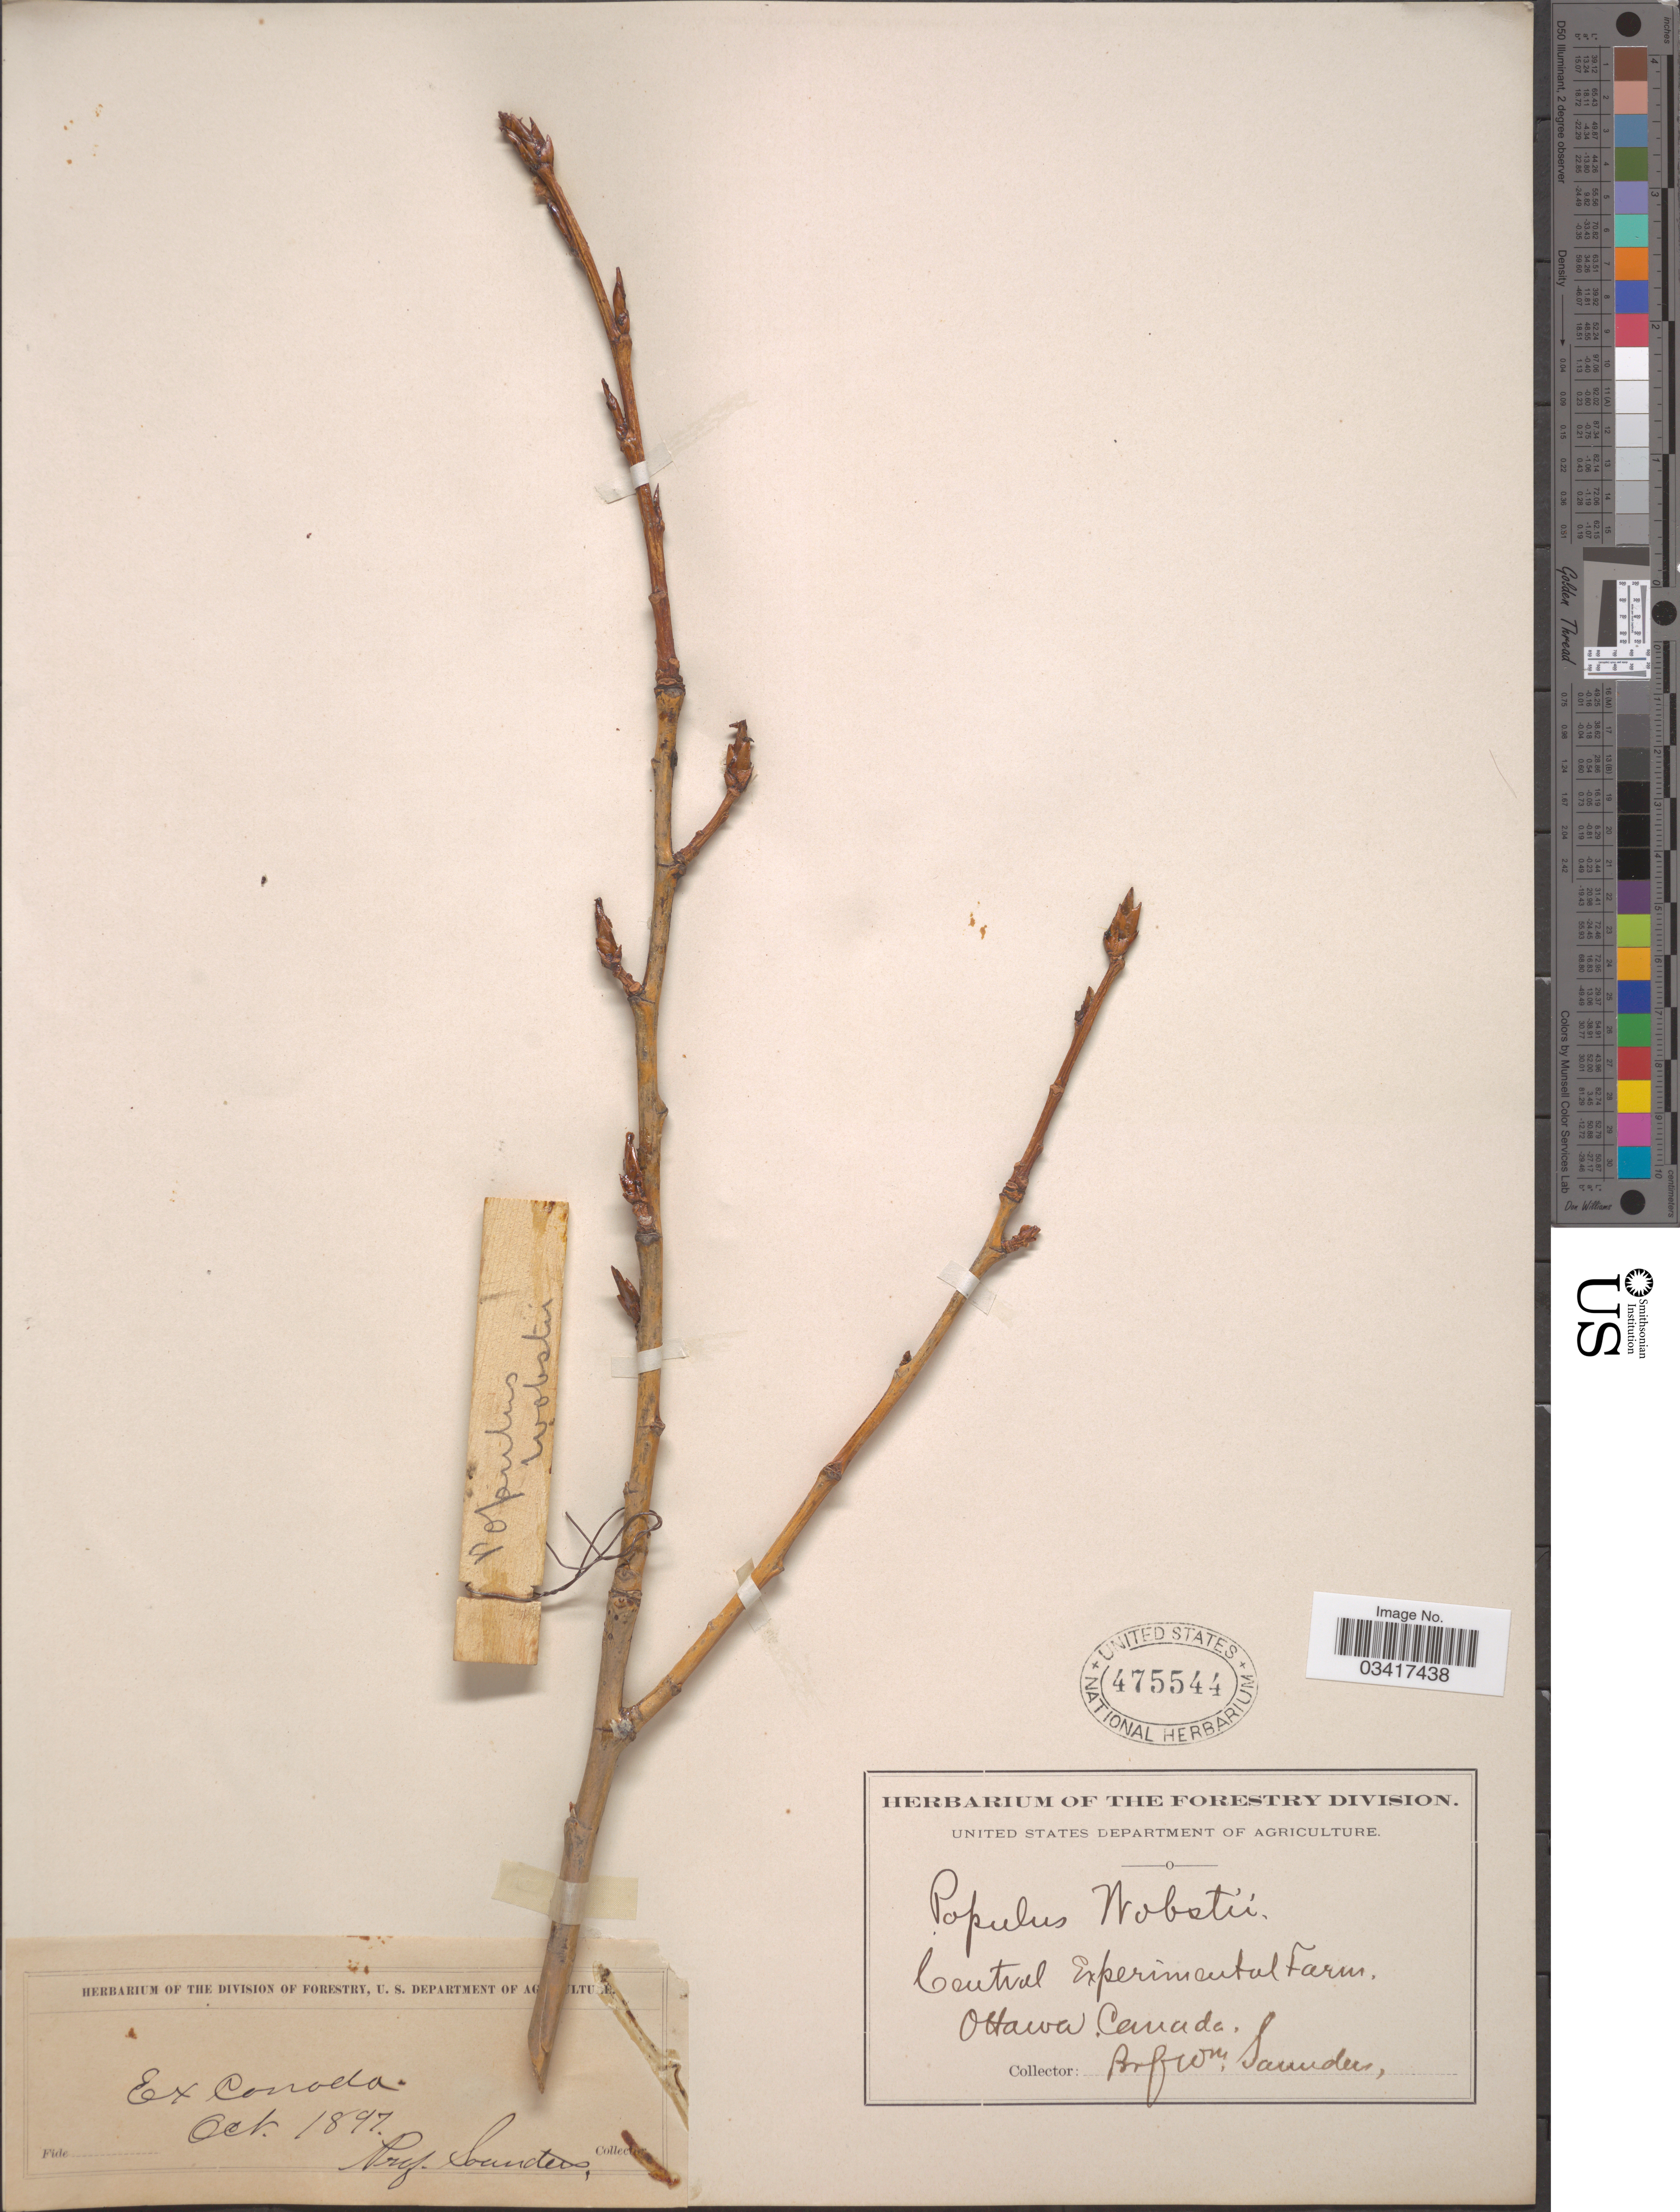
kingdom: Plantae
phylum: Tracheophyta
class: Magnoliopsida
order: Malpighiales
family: Salicaceae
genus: Populus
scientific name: Populus wobstii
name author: R.I.Schröd. ex Dippel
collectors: W. Saunders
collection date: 1897-10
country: Canada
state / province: Ontario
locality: Central Experimental Farm. Ottawa.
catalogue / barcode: US 475544